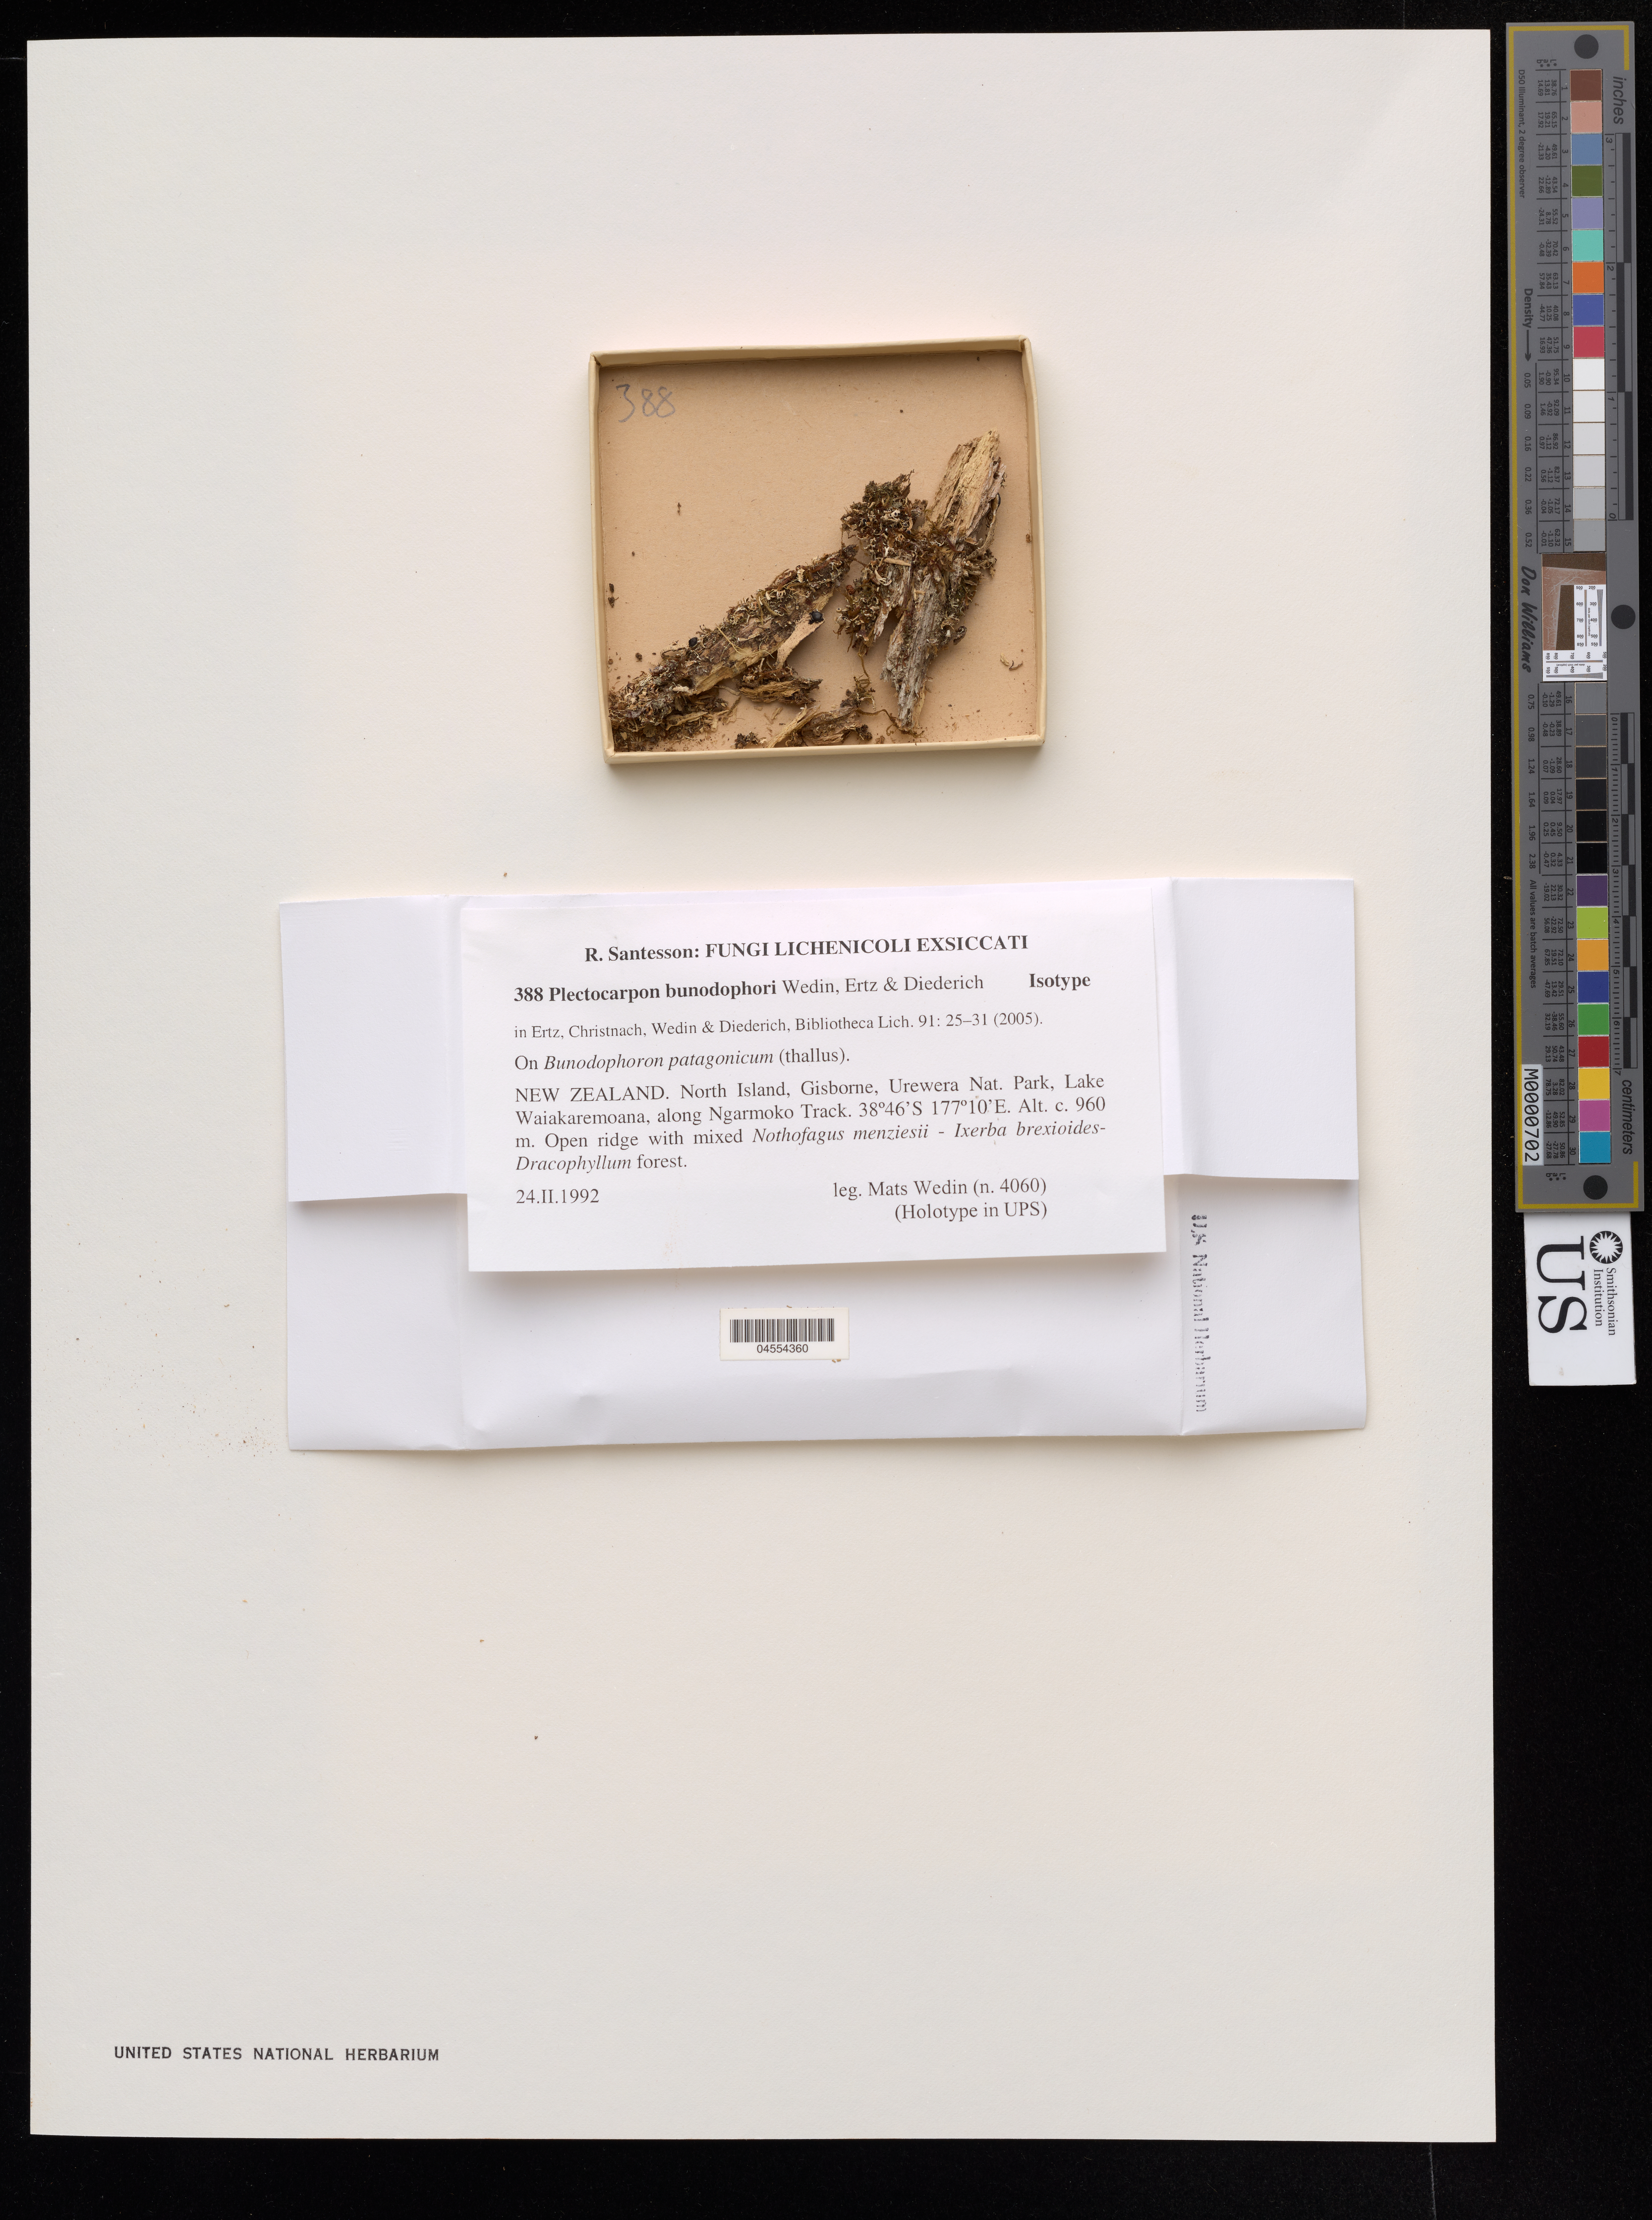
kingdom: Fungi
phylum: Ascomycota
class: Arthoniomycetes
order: Arthoniales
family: Lecanographaceae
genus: Plectocarpon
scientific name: Plectocarpon bunodophori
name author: Wedin et al.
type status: Isotype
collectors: M. Wedin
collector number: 4060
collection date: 1992-02-24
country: New Zealand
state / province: Gisborne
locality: North Island, Urewera Nat. Park, Lake Waiakaremoana, along Ngarmoko Track.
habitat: on Bunodophoron patagonicum (thallus)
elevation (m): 960